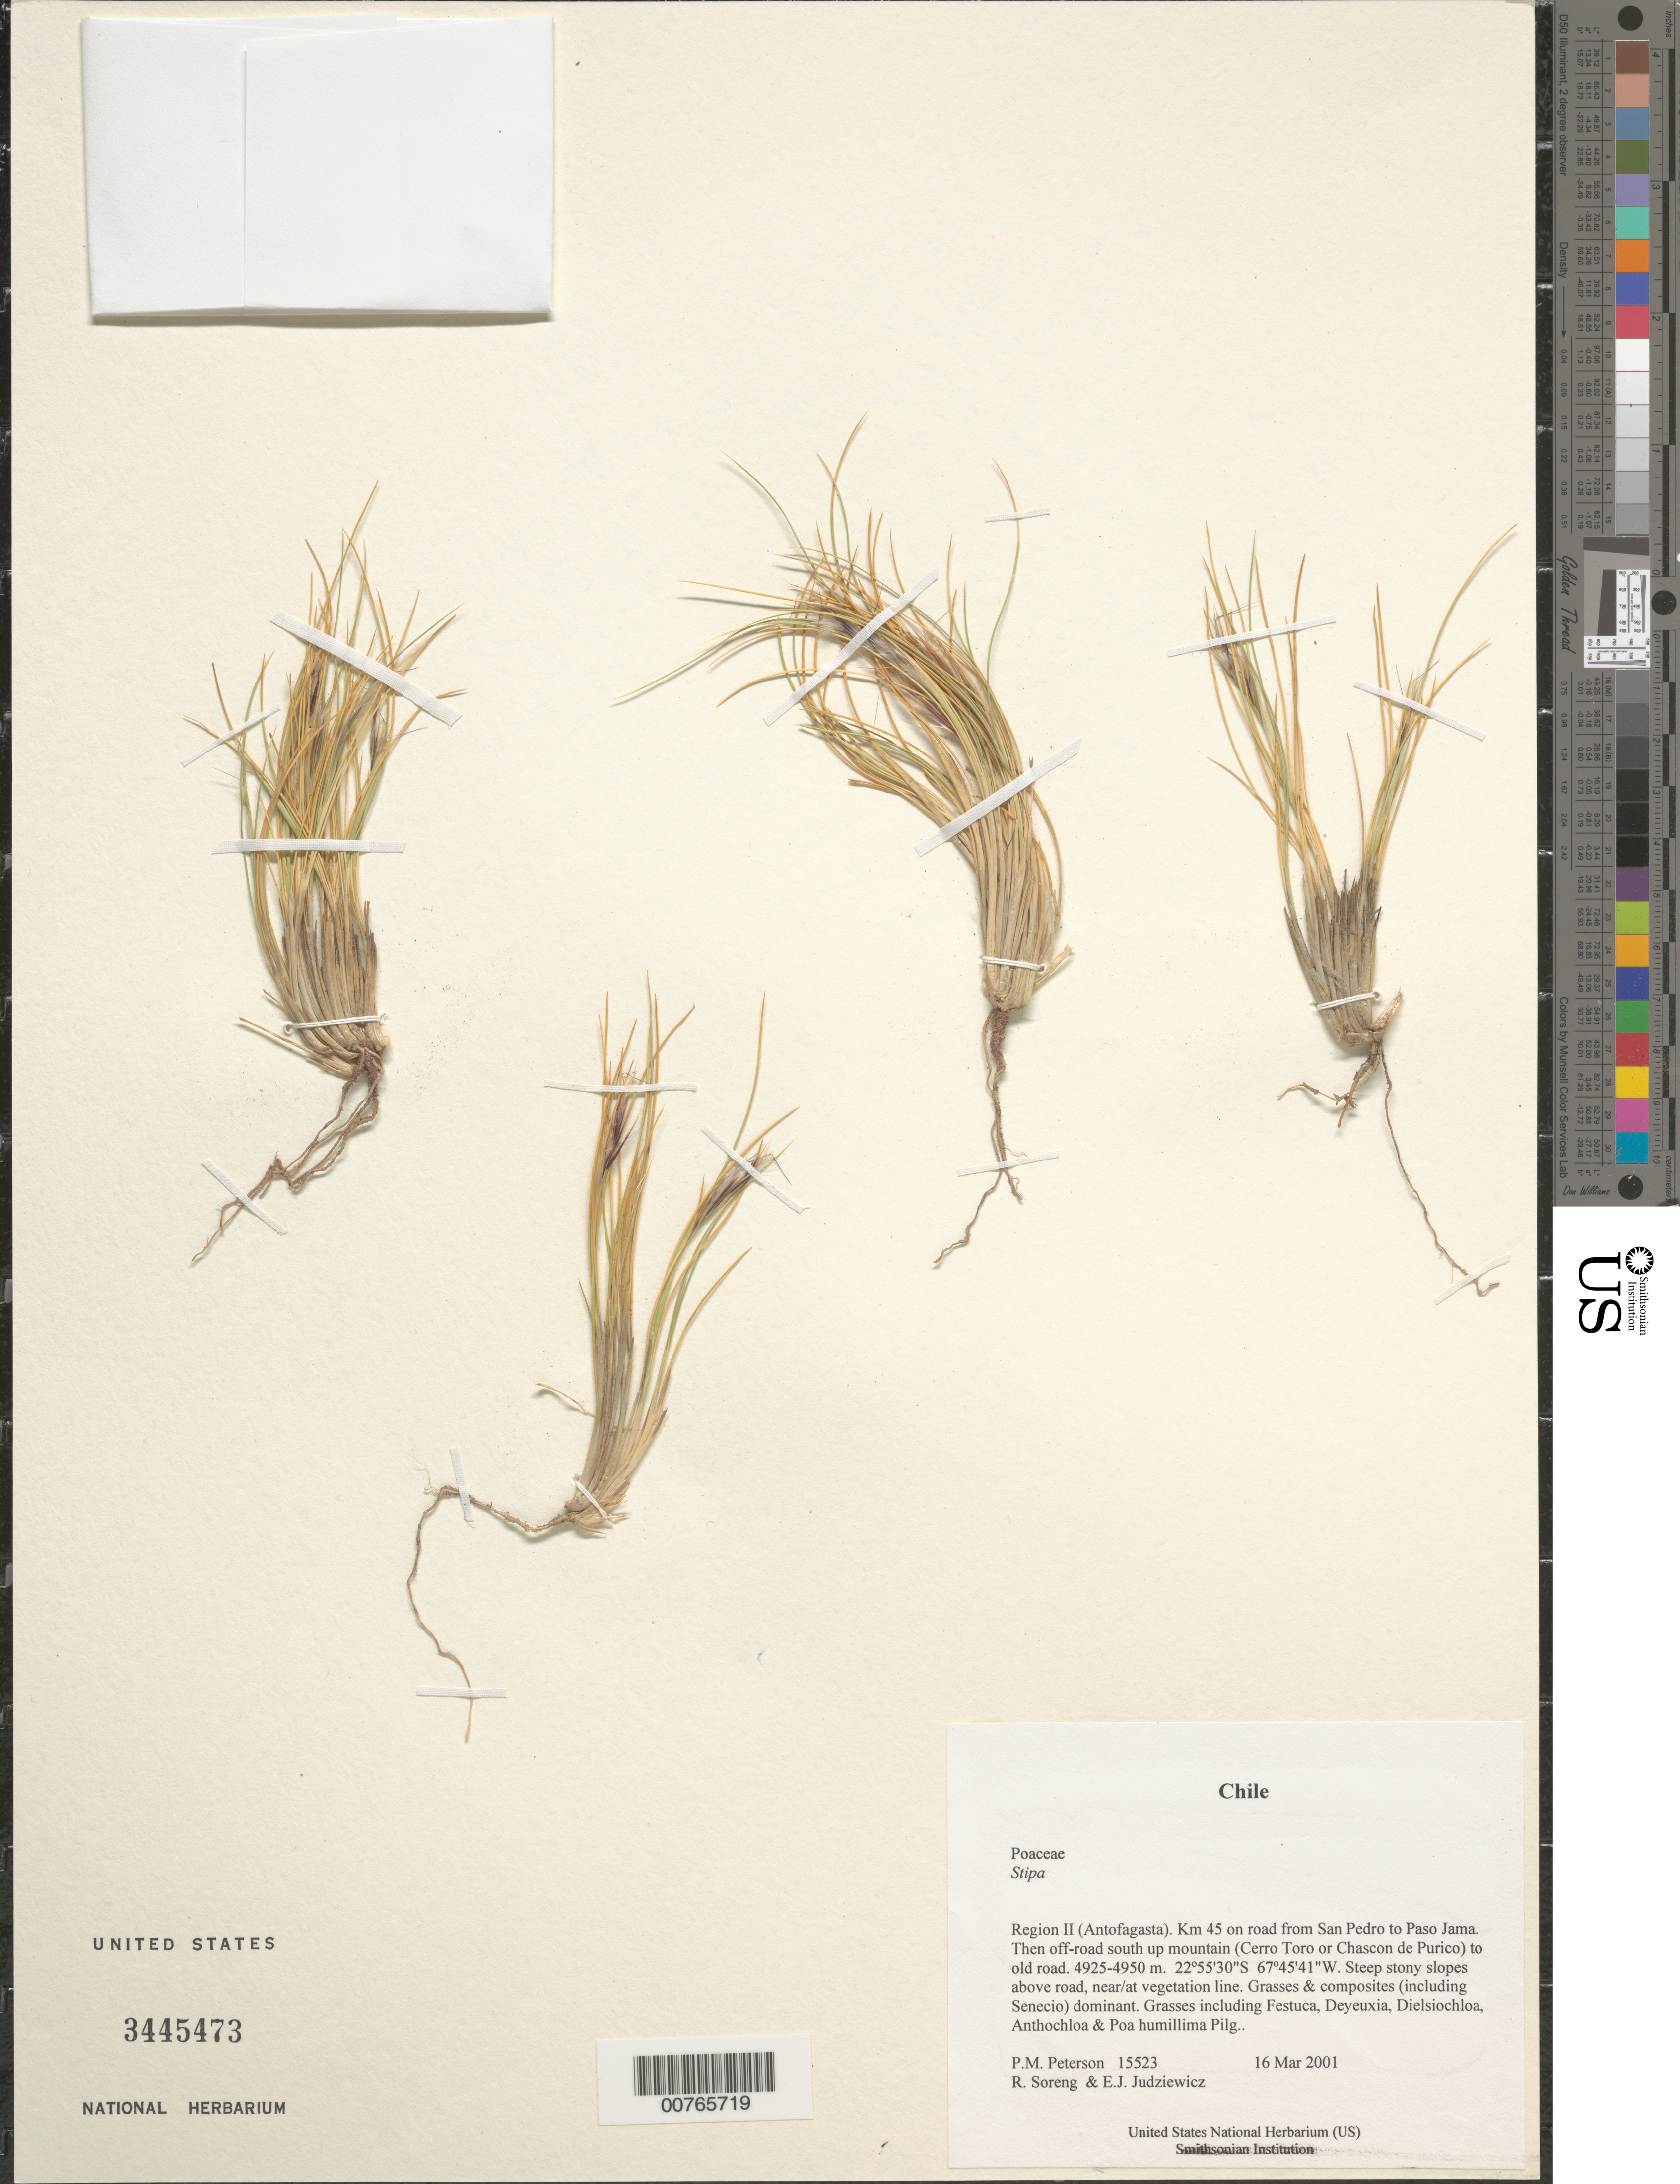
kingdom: Plantae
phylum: Tracheophyta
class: Liliopsida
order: Poales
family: Poaceae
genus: Stipa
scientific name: Stipa sp.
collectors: P. M. Peterson, R. J. Soreng & E. J. Judziewicz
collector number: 15523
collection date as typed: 16 Mar 2001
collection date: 2001-03-16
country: Chile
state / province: Antofagasta (II)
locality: Km 45 on road from San Pedro to Paso Jama. Then off-road south up mountain (Cerro Toro or Chascon de Purico) to old road.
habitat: Steep stony slopes above road, near/at vegetation line.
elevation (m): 4925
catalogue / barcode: US 3445473